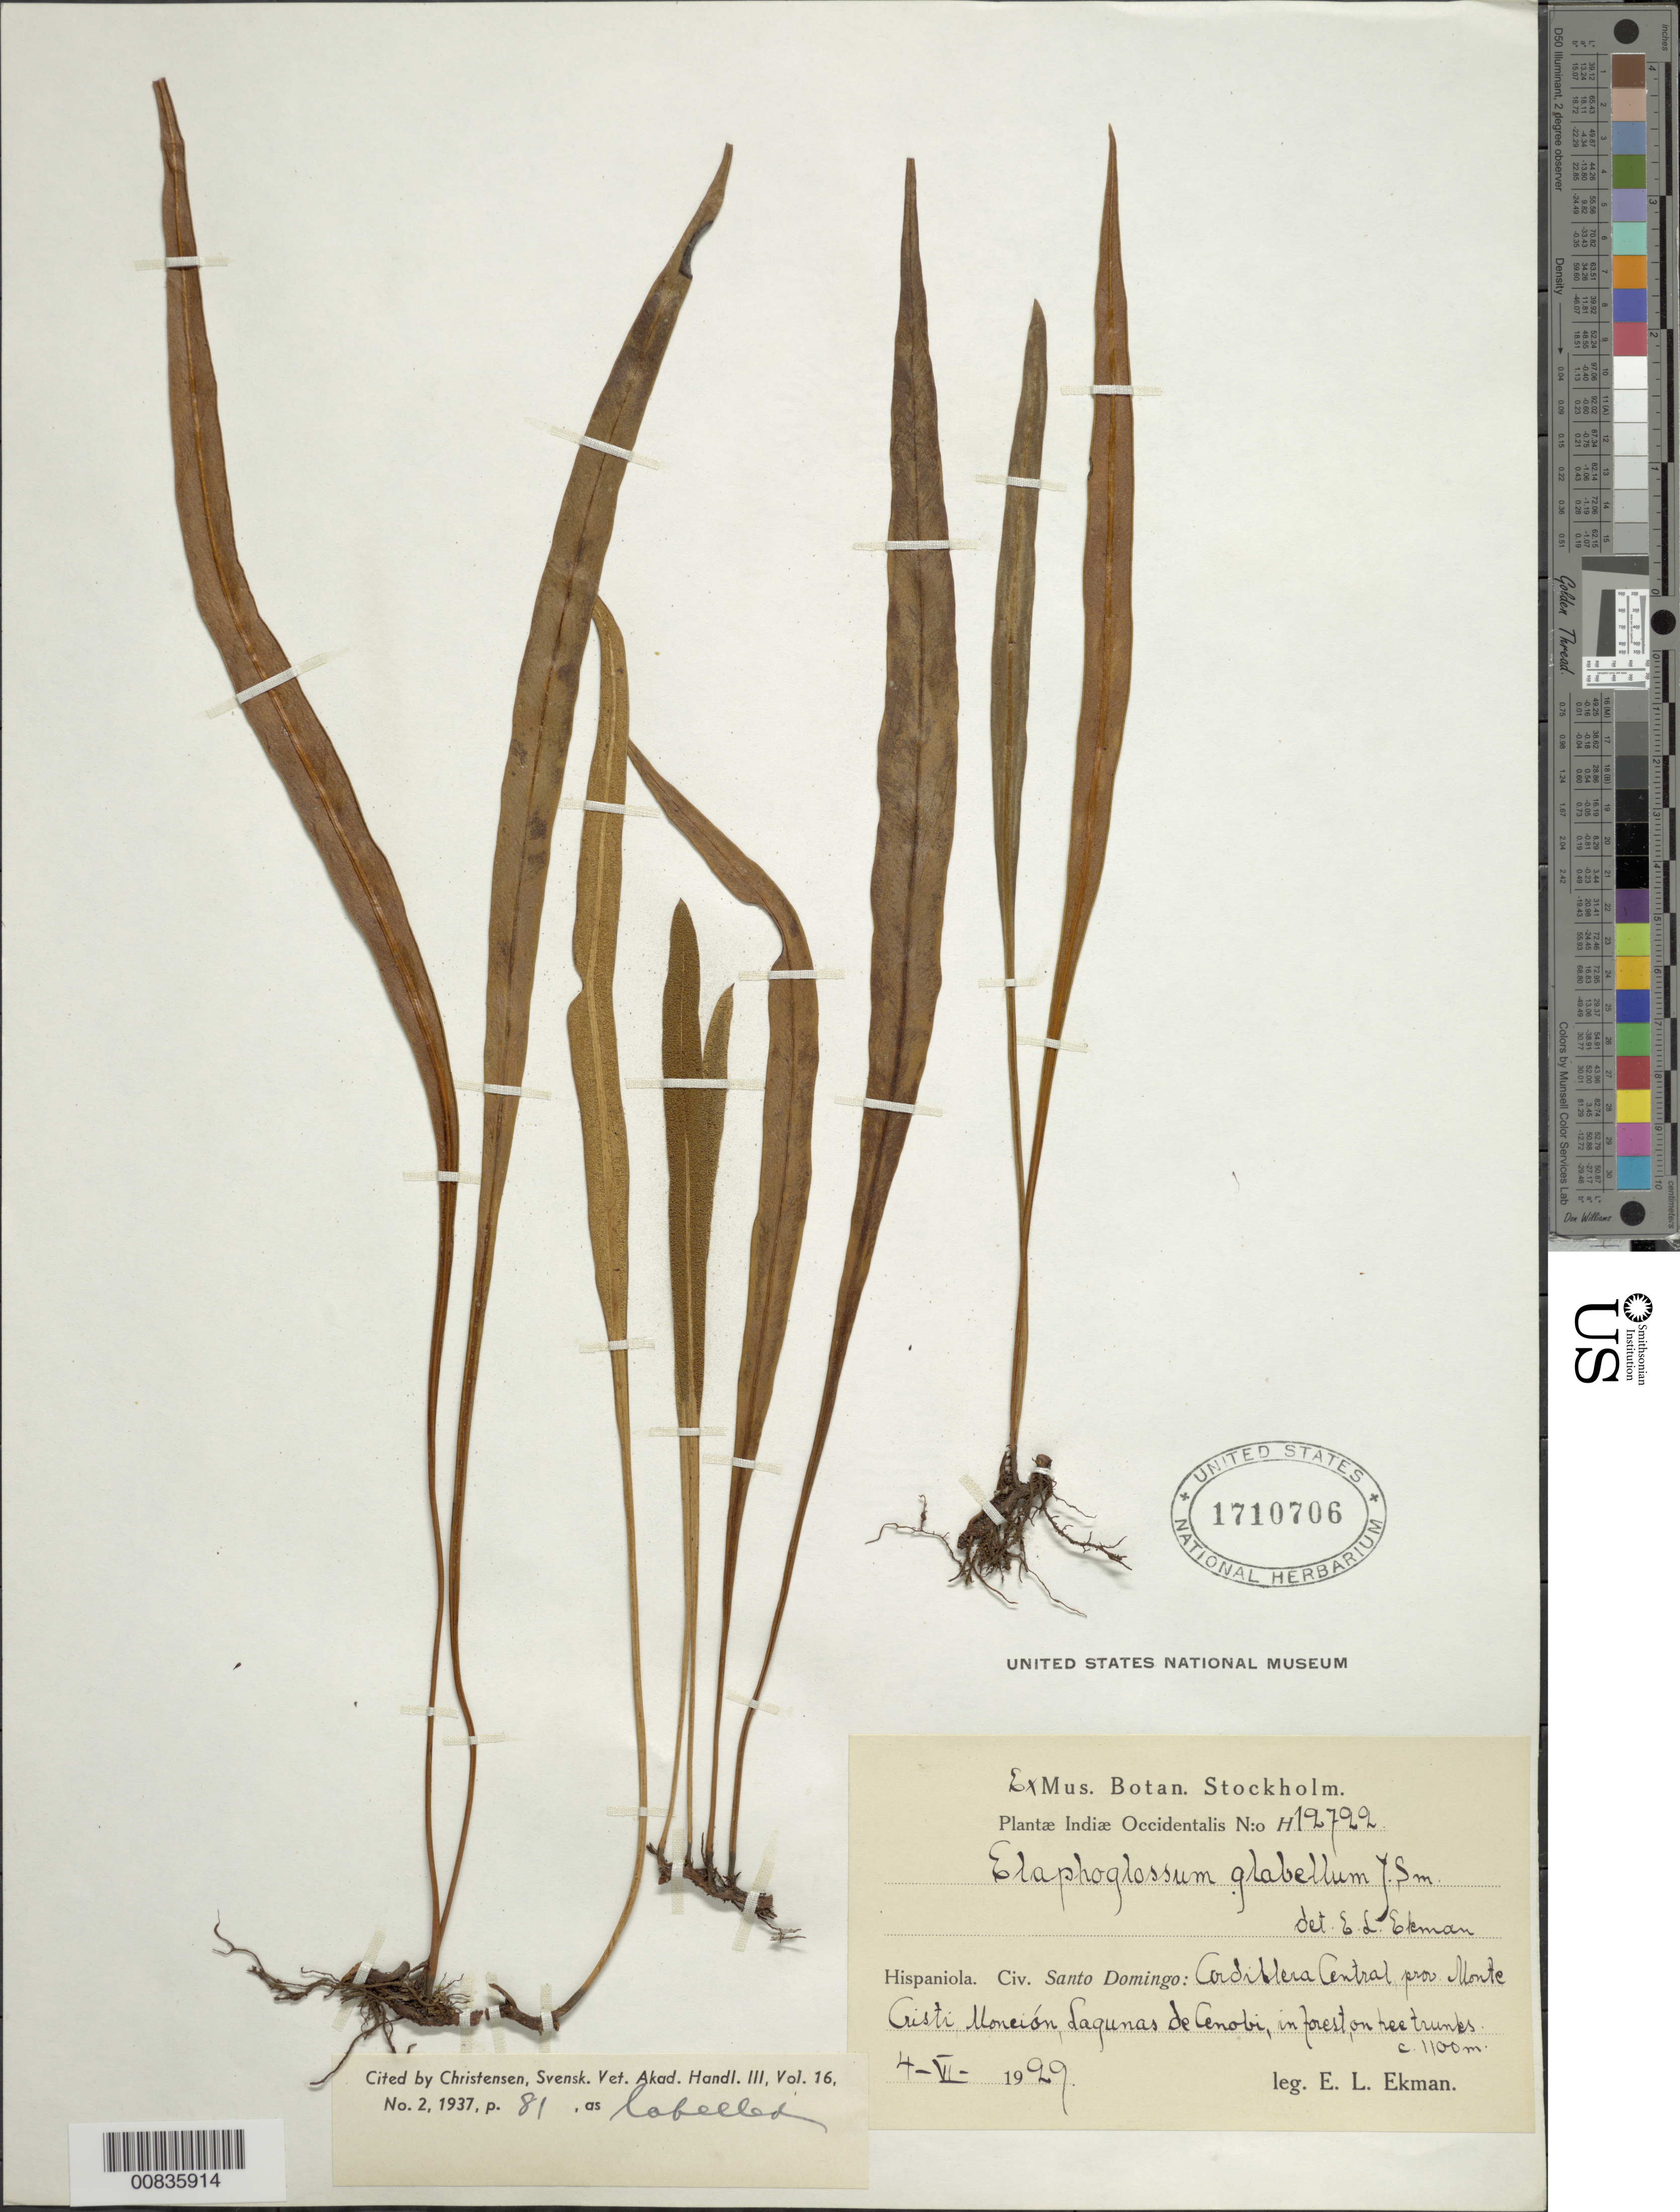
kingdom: Plantae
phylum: Tracheophyta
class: Polypodiopsida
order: Polypodiales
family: Dryopteridaceae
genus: Elaphoglossum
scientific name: Elaphoglossum glabellum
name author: J. Sm.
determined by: Christensen, C. F. A.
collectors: E. L. Ekman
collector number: H 12722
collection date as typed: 04 Jun 1929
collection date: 1929-06-04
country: Dominican Republic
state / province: Monte Cristi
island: Hispaniola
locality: Cordillera Central, Monción, Lagunas de Cenobí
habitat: Forest on tree trunks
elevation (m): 1100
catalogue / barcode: US 1710706